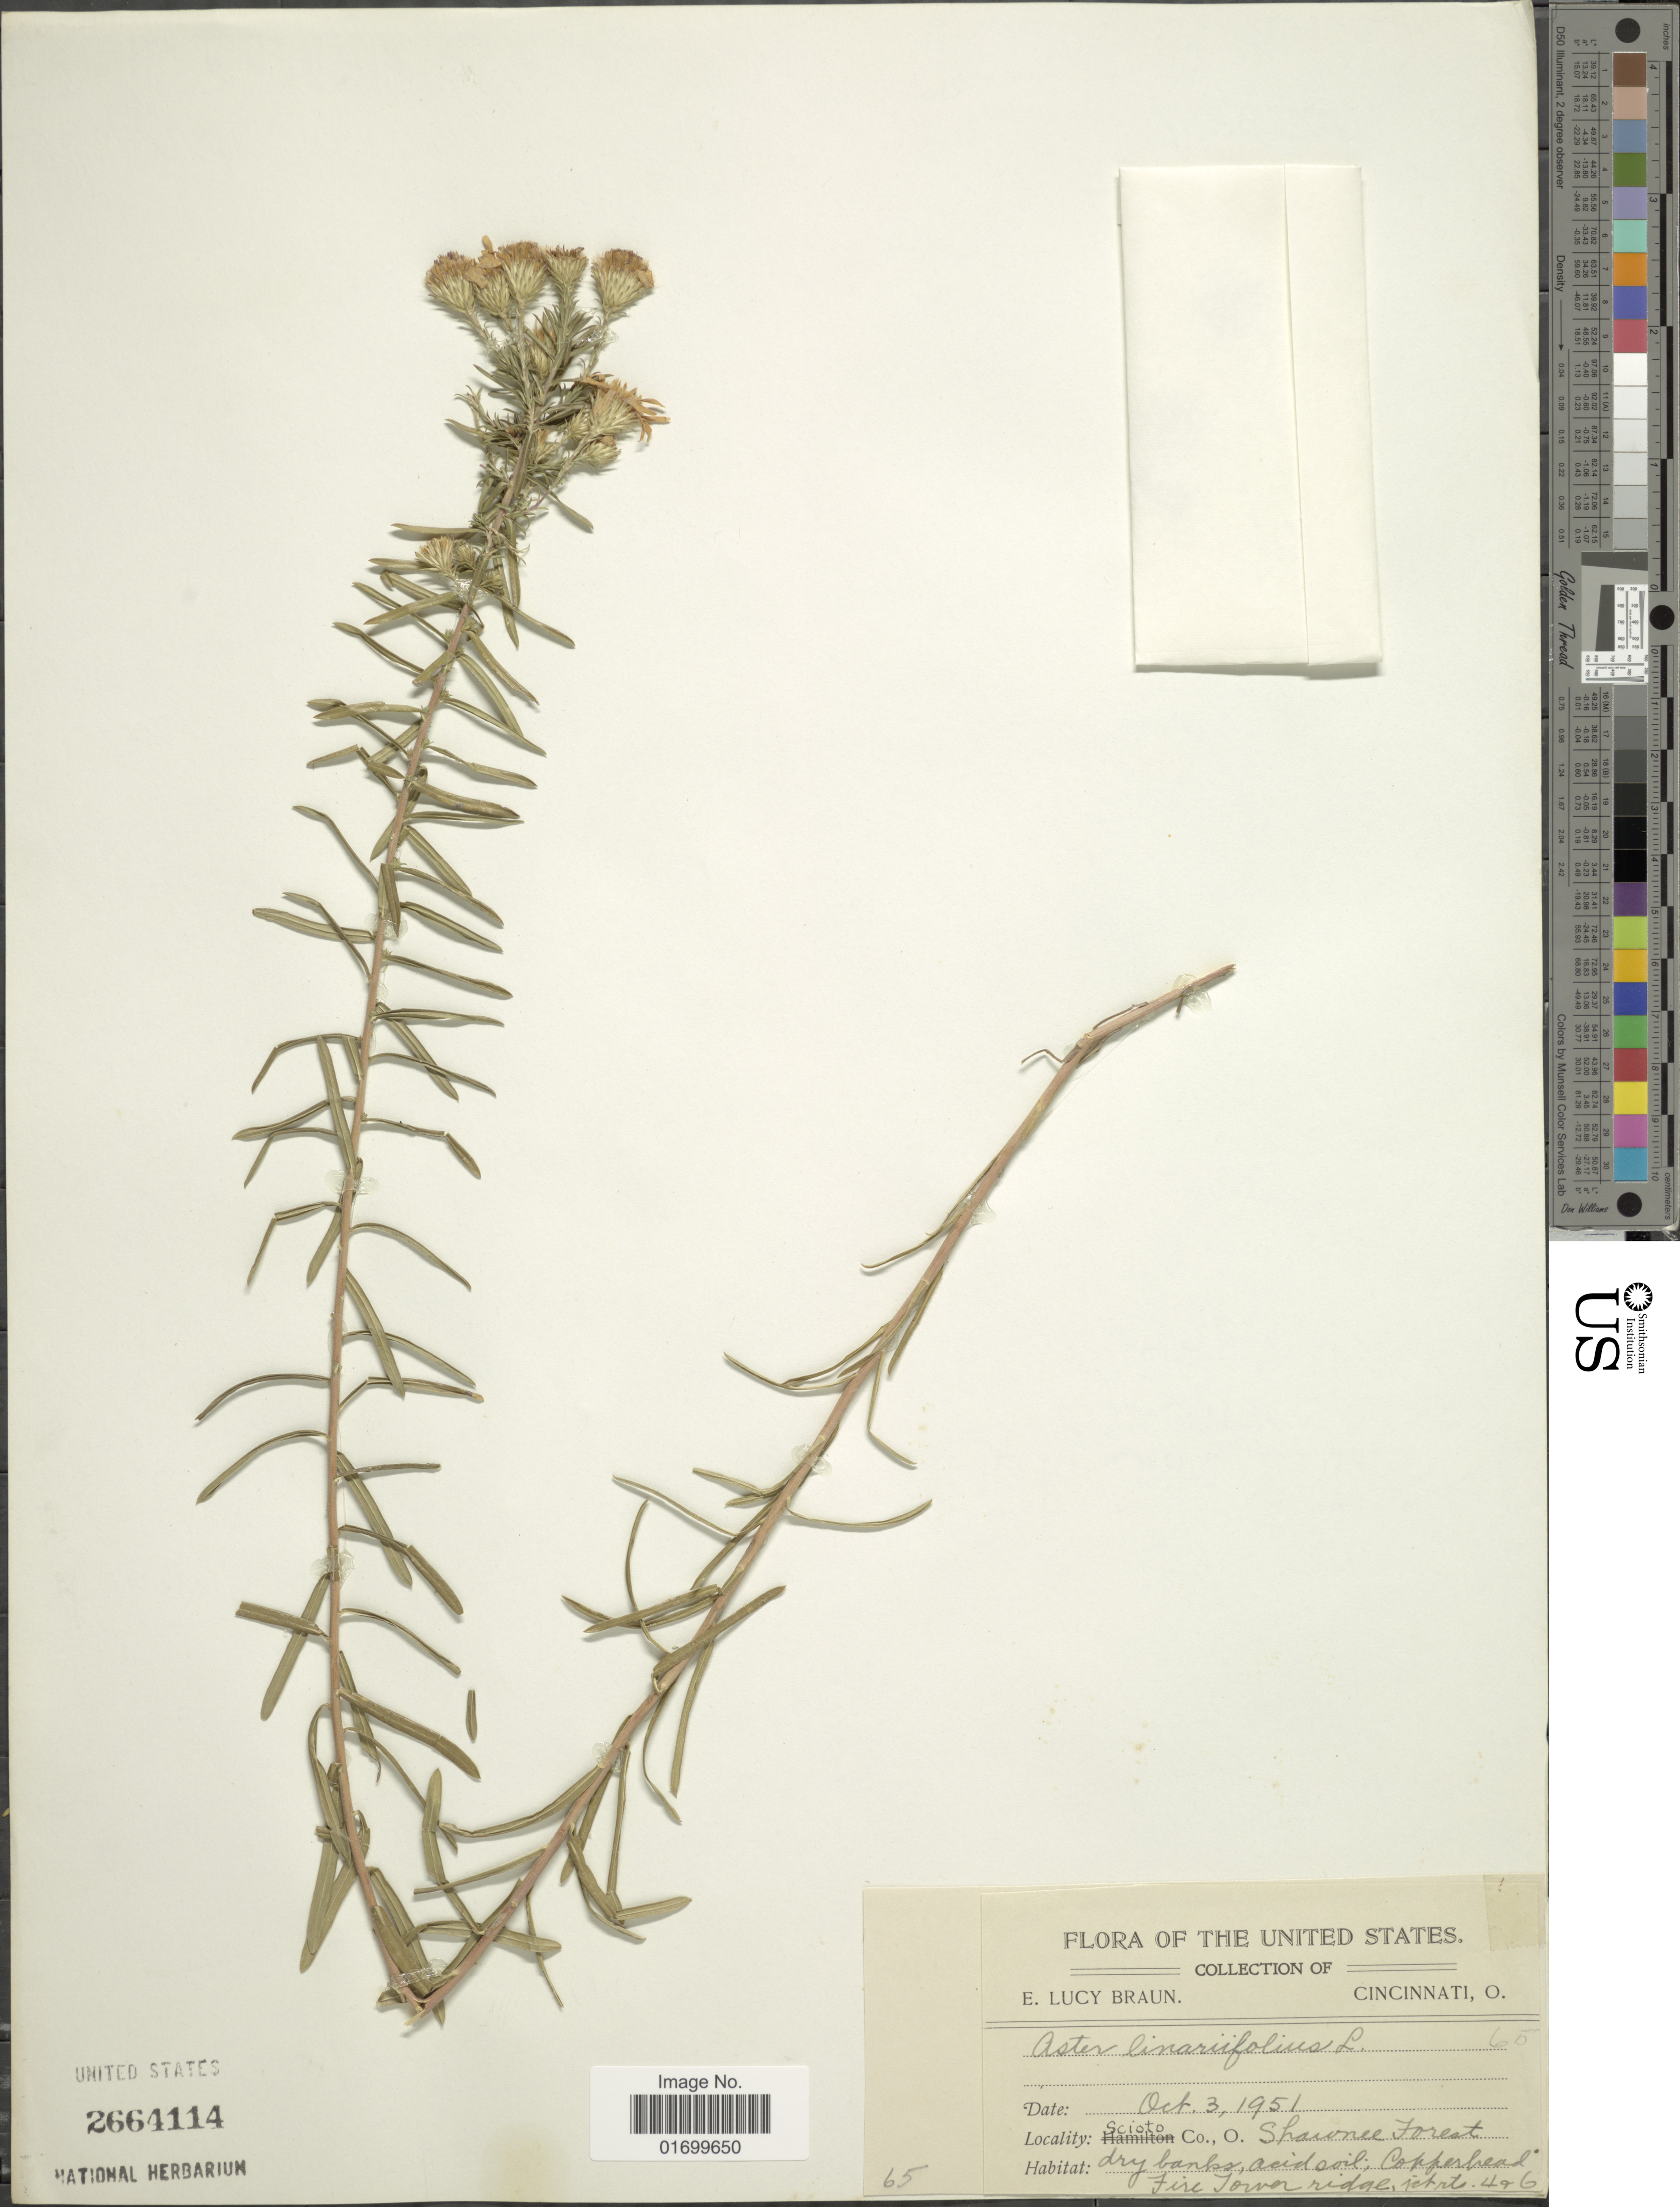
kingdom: Plantae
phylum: Tracheophyta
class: Magnoliopsida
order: Asterales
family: Asteraceae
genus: Ionactis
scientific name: Ionactis linariifolia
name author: (L.) Greene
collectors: E. L. Braun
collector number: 65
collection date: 1951-10-03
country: United States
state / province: Ohio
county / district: Scioto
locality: Scioto Co., Shawnee Forest, dry banks, acid soil, Copperhead Fire Tower ridge, jct. rts.4 and 6.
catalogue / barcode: US 2664114